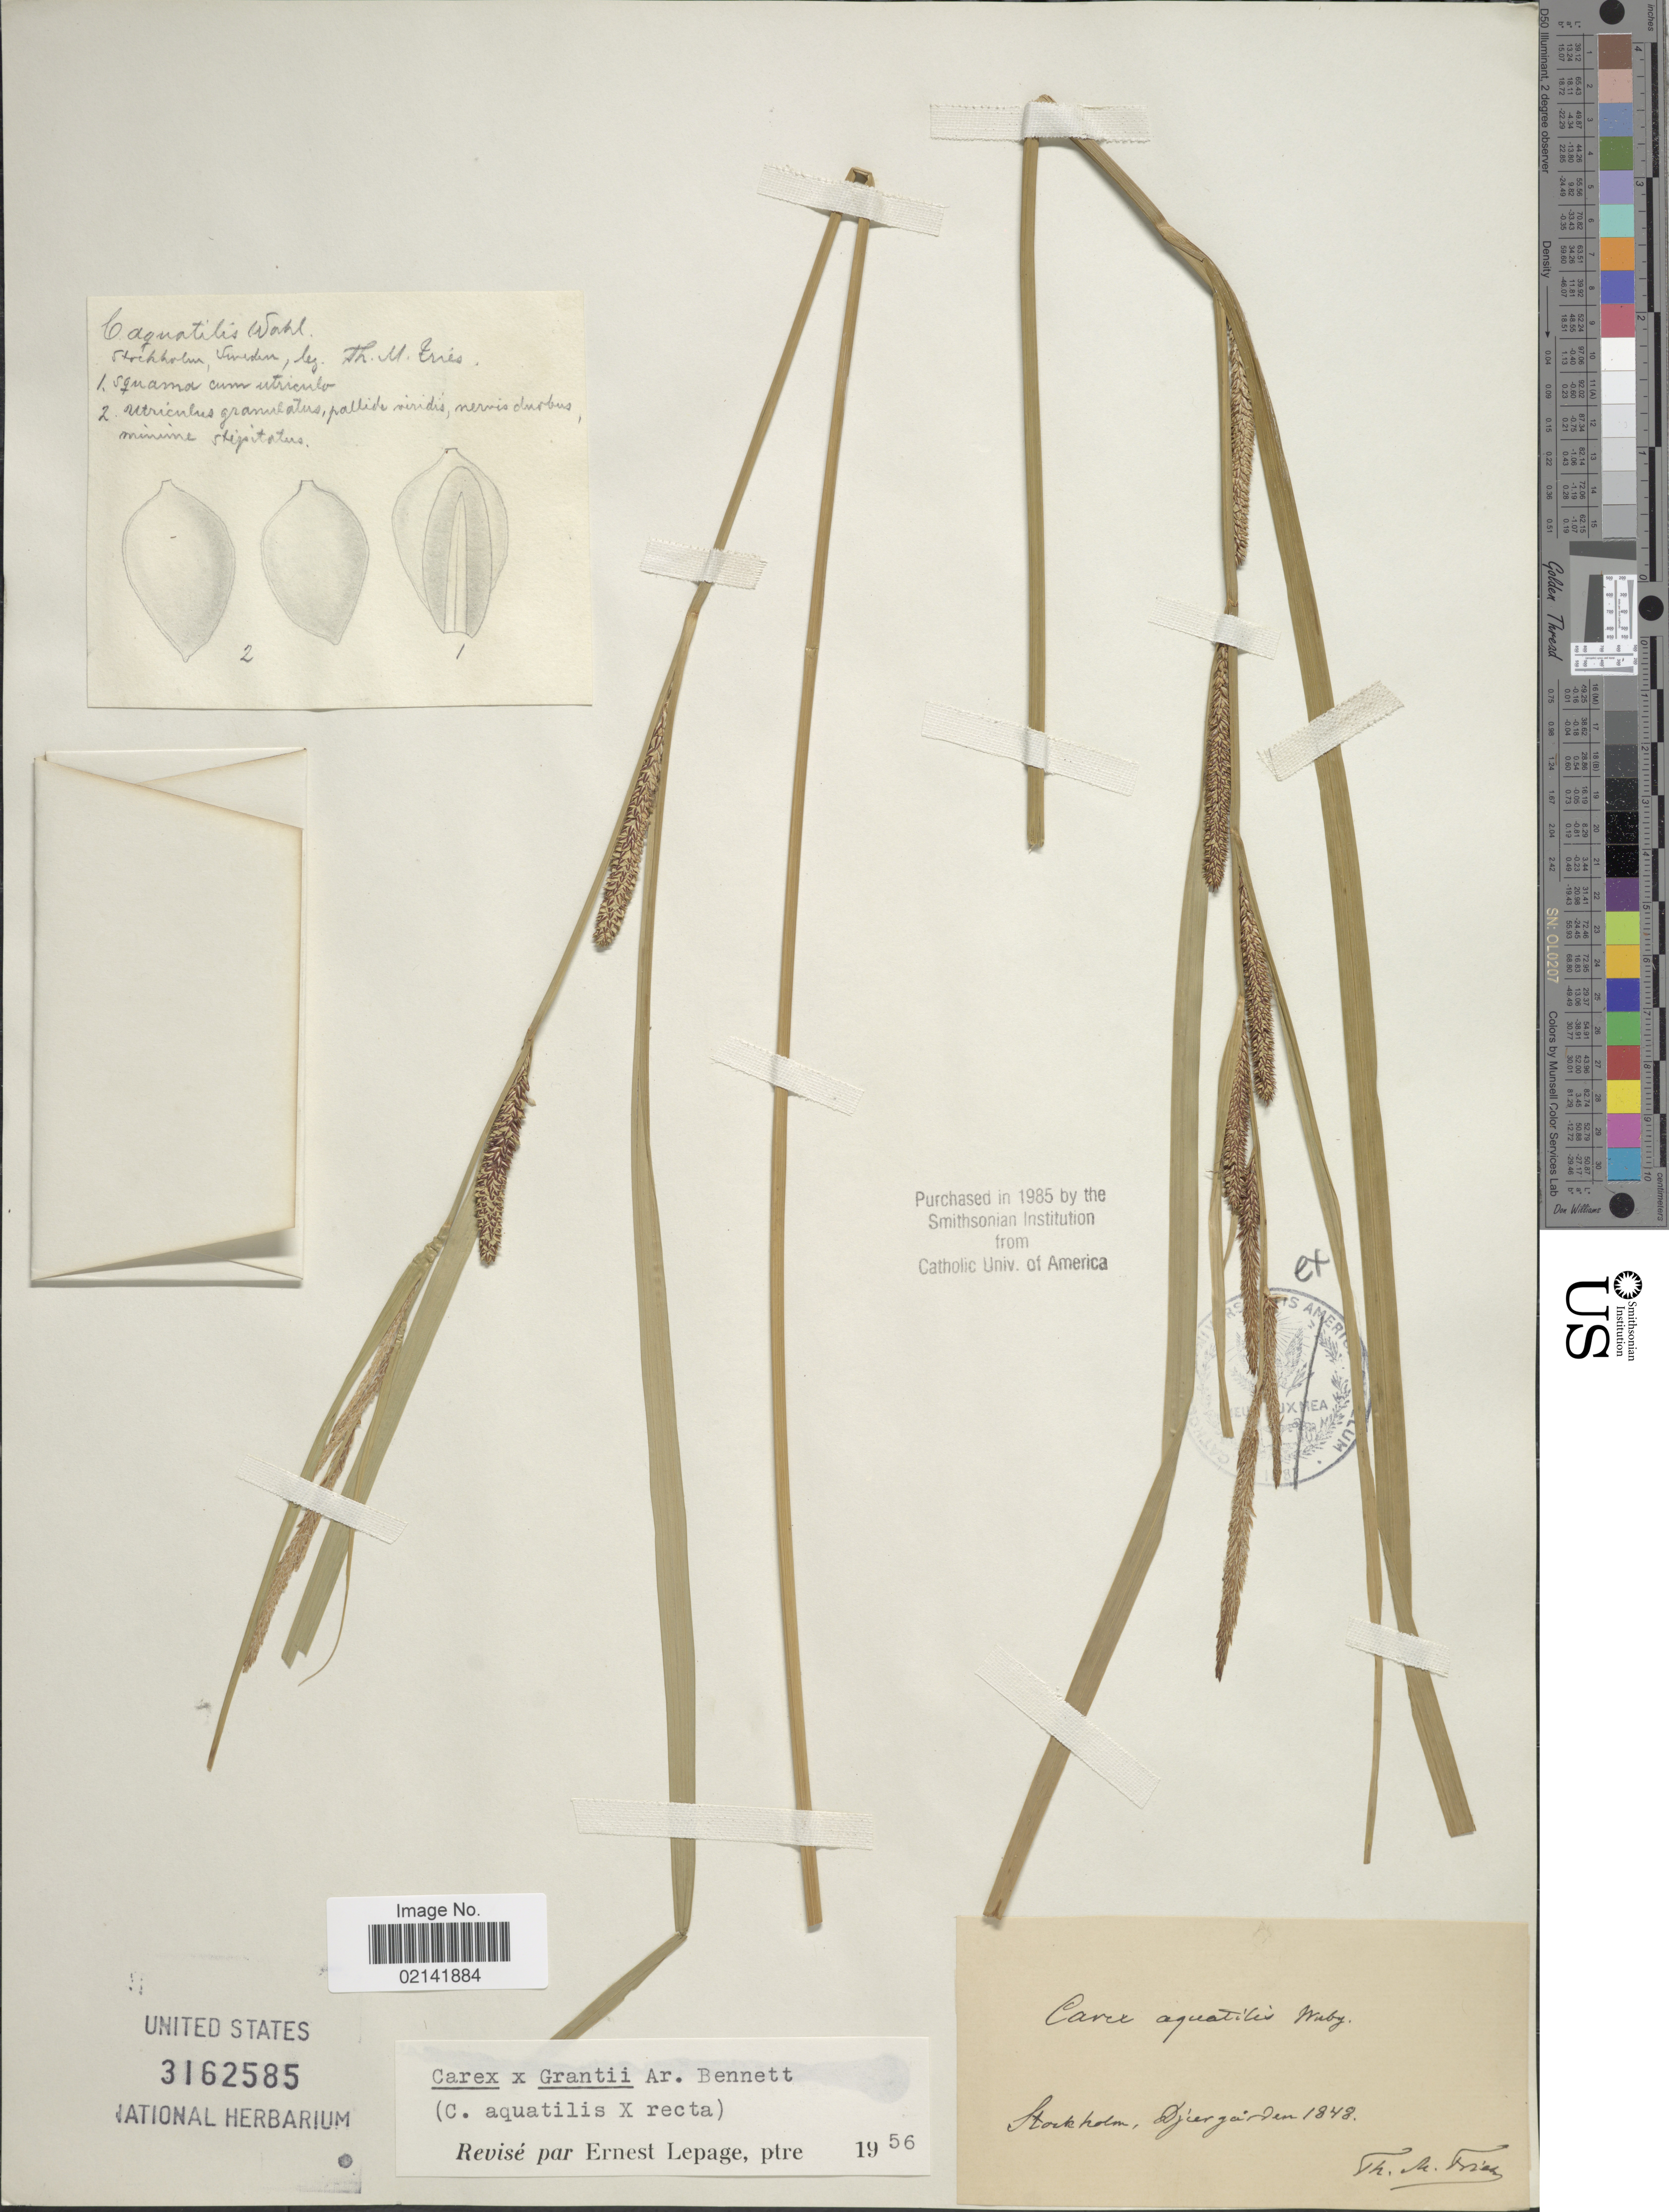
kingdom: Plantae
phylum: Tracheophyta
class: Liliopsida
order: Poales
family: Cyperaceae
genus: Carex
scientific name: Carex aquatilis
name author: Wahlenb.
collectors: T. Fries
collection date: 1848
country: Sweden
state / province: Stockholm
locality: Stockholm, Djurgarden.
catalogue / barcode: US 3162585